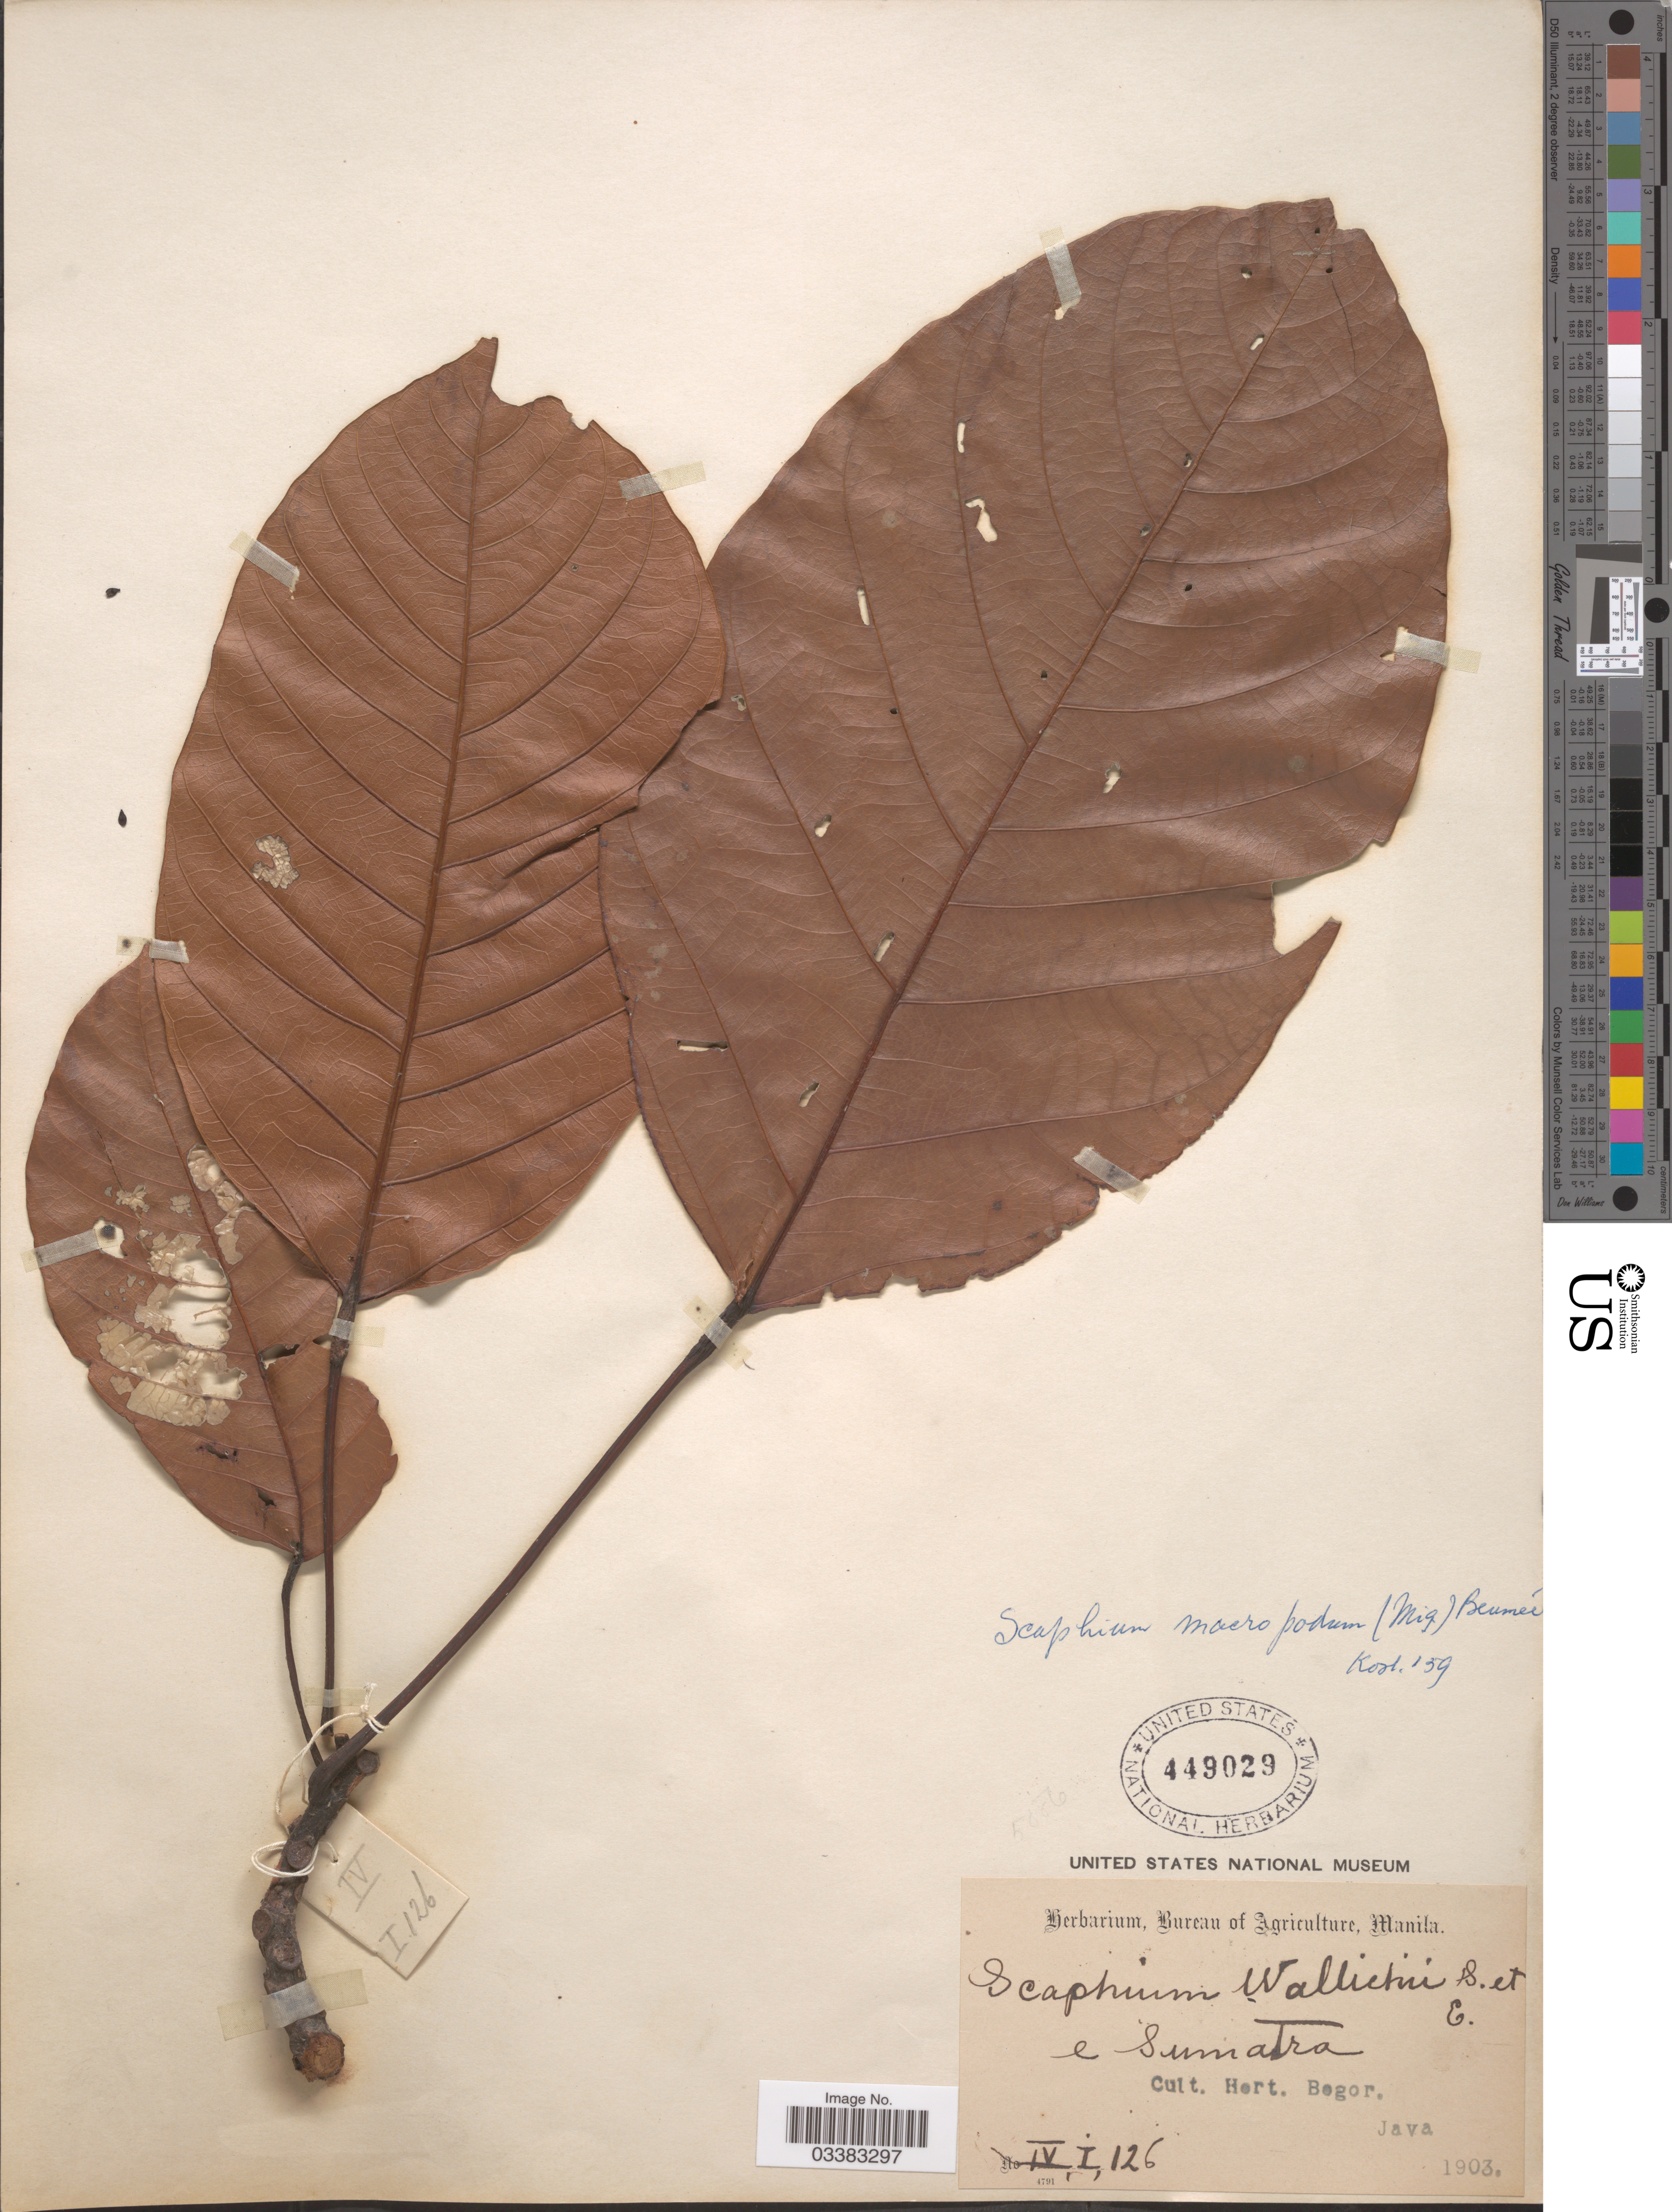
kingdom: Plantae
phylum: Tracheophyta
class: Magnoliopsida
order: Malvales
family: Malvaceae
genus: Scaphium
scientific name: Scaphium macropodum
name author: (Miq.) Beumée ex K. Heyne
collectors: ex Herb. Bur. Agric. Manila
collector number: IV, I, 126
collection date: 1903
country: Indonesia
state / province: Java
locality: Cult. Hort. Bogor. Java.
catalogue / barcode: US 449029